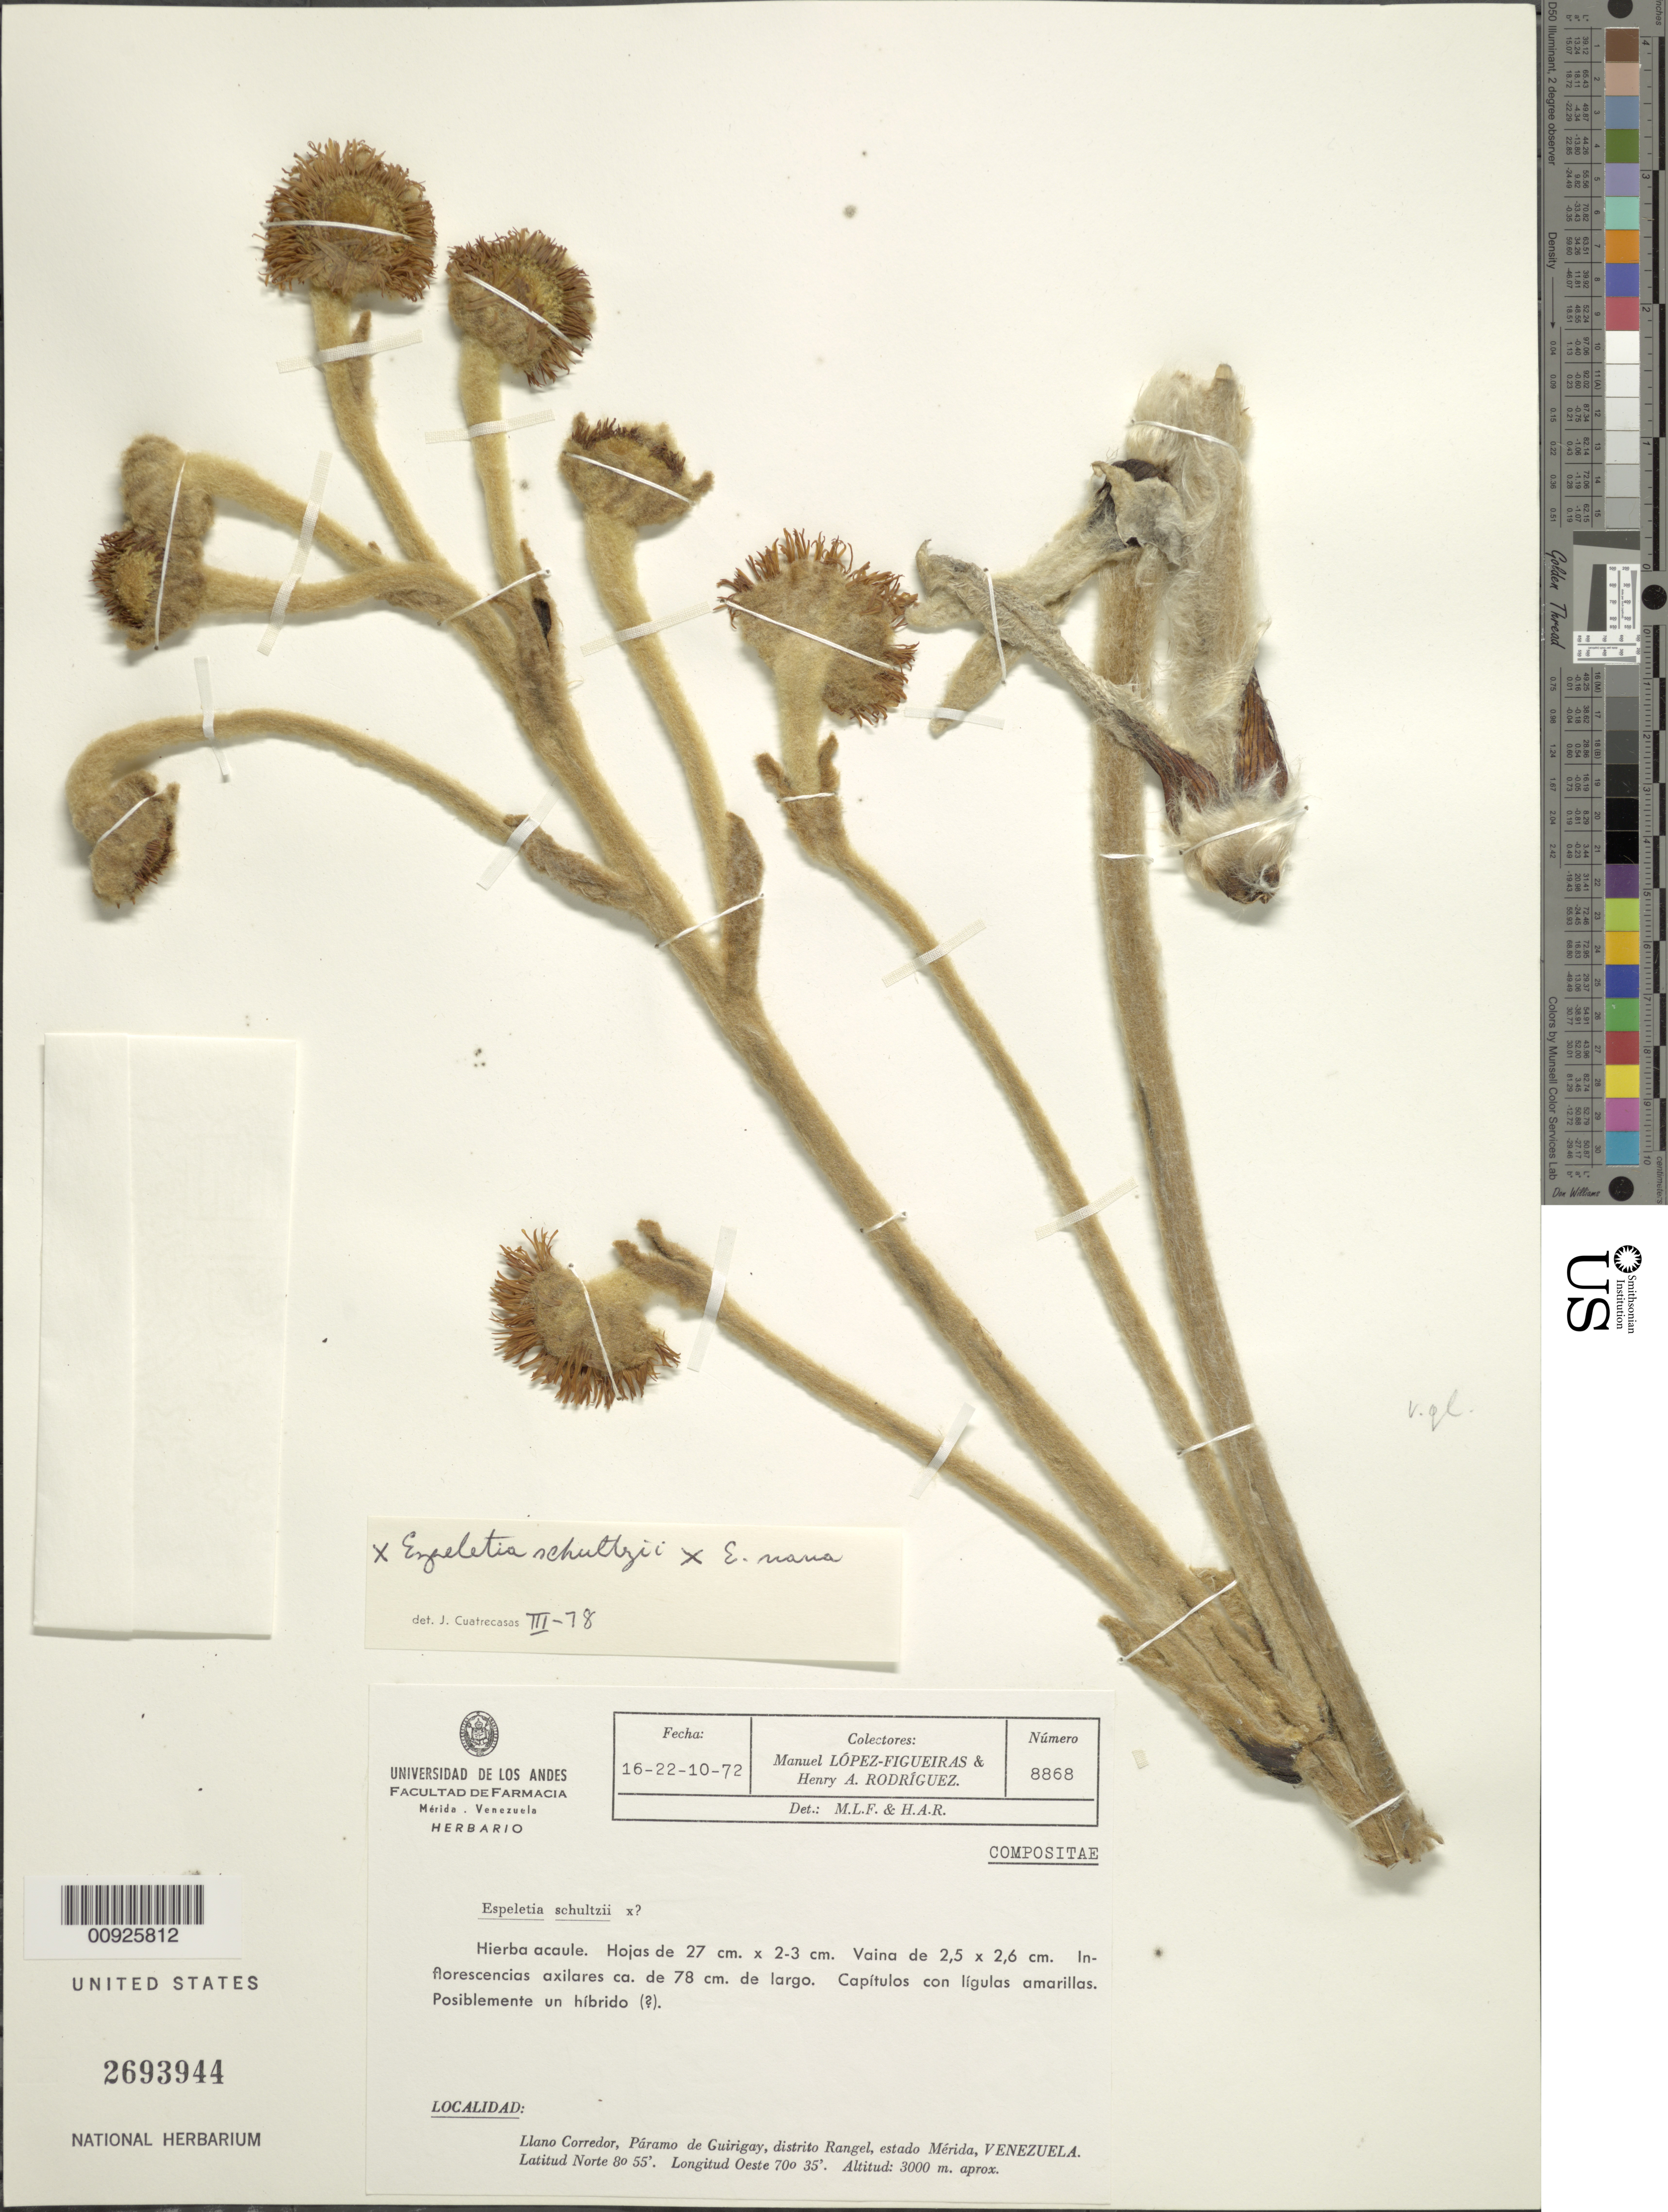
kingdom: Plantae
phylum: Tracheophyta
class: Magnoliopsida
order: Asterales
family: Asteraceae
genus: Espeletia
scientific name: Espeletia nana x E. schultzii Wedd.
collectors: M. López Figueiras & H. A. Rodriguez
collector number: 8868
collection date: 1972-10-16/1972-10-22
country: Venezuela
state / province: Mérida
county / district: Rangel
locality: P. de Guirigay. Llano Corredor, Páramo de Guirigay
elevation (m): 3000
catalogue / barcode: US 2693944